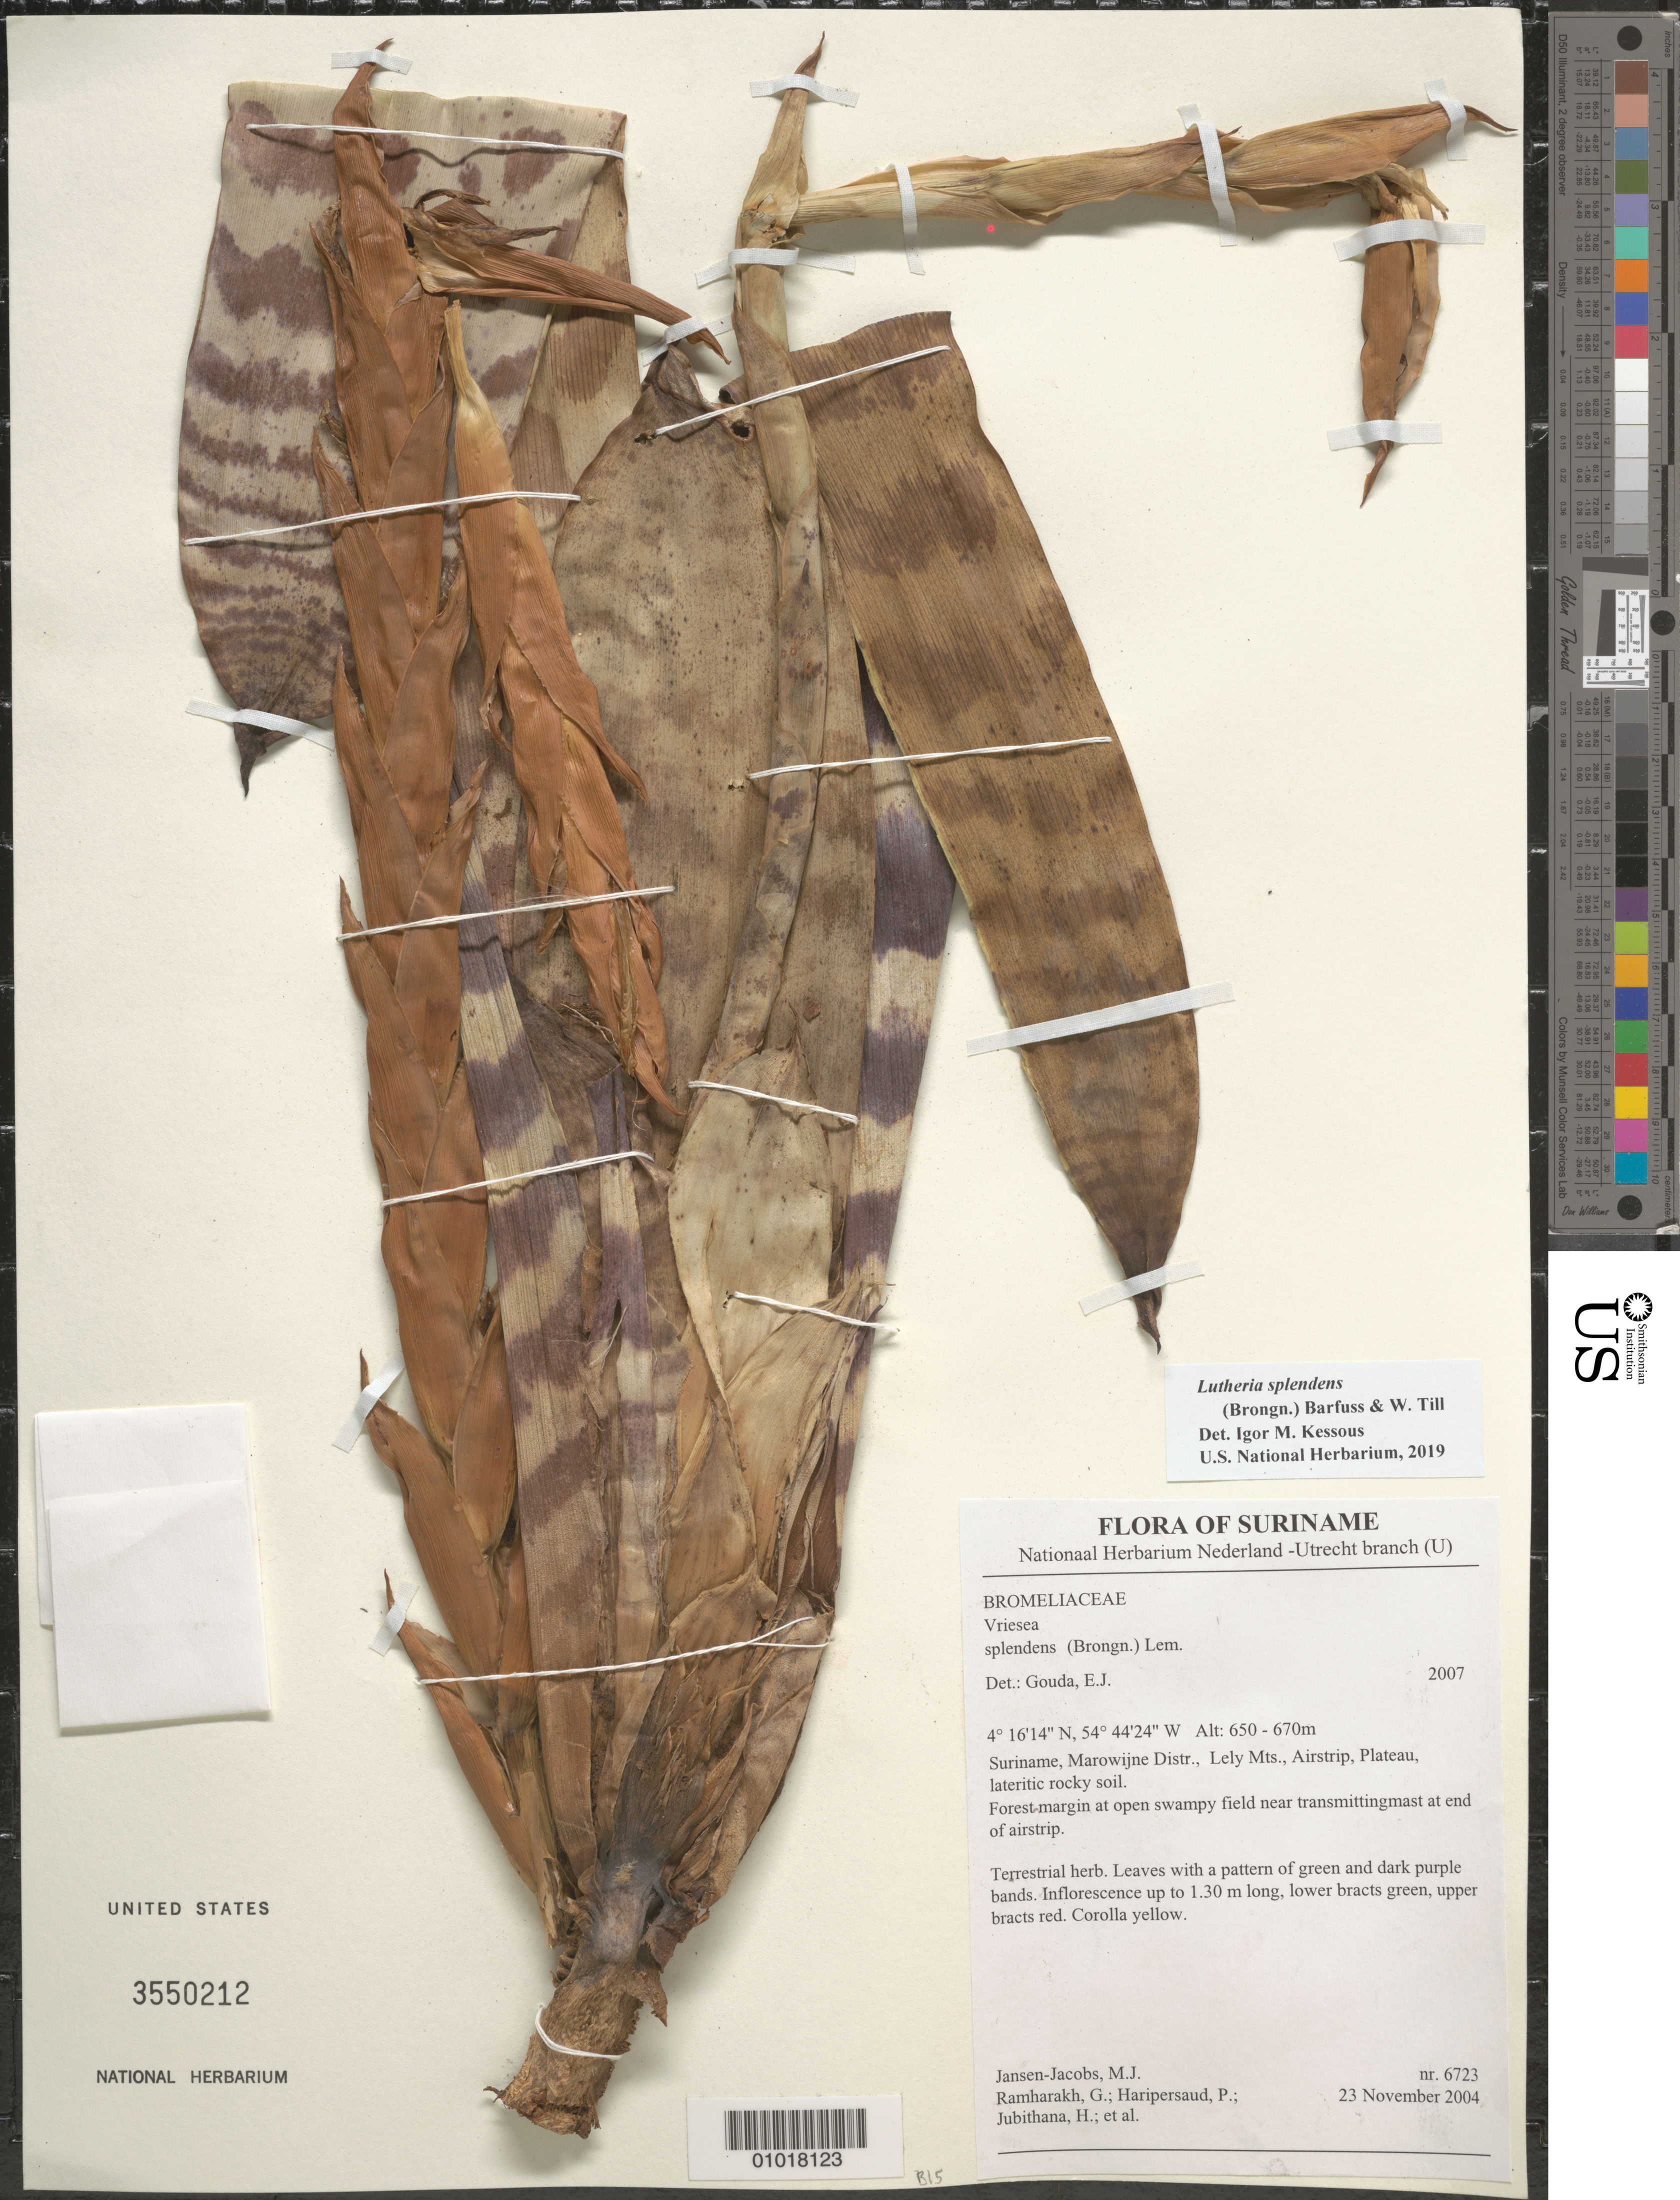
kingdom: Plantae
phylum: Tracheophyta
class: Liliopsida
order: Poales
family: Bromeliaceae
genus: Lutheria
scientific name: Lutheria splendens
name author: (Brongn.) W. Till & Barfuss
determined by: Kessous, Igor M.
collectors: M. J. Jansen-Jacobs et al.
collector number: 6723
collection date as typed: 23-Nov-04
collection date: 2004-11-23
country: Suriname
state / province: Marowijne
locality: Lely Mts., Airstrip, Plateau.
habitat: Lateritic rocky soil. Forest margin at open swampy field near transmitting mast at end of airstrip.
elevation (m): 650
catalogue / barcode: US 3550212